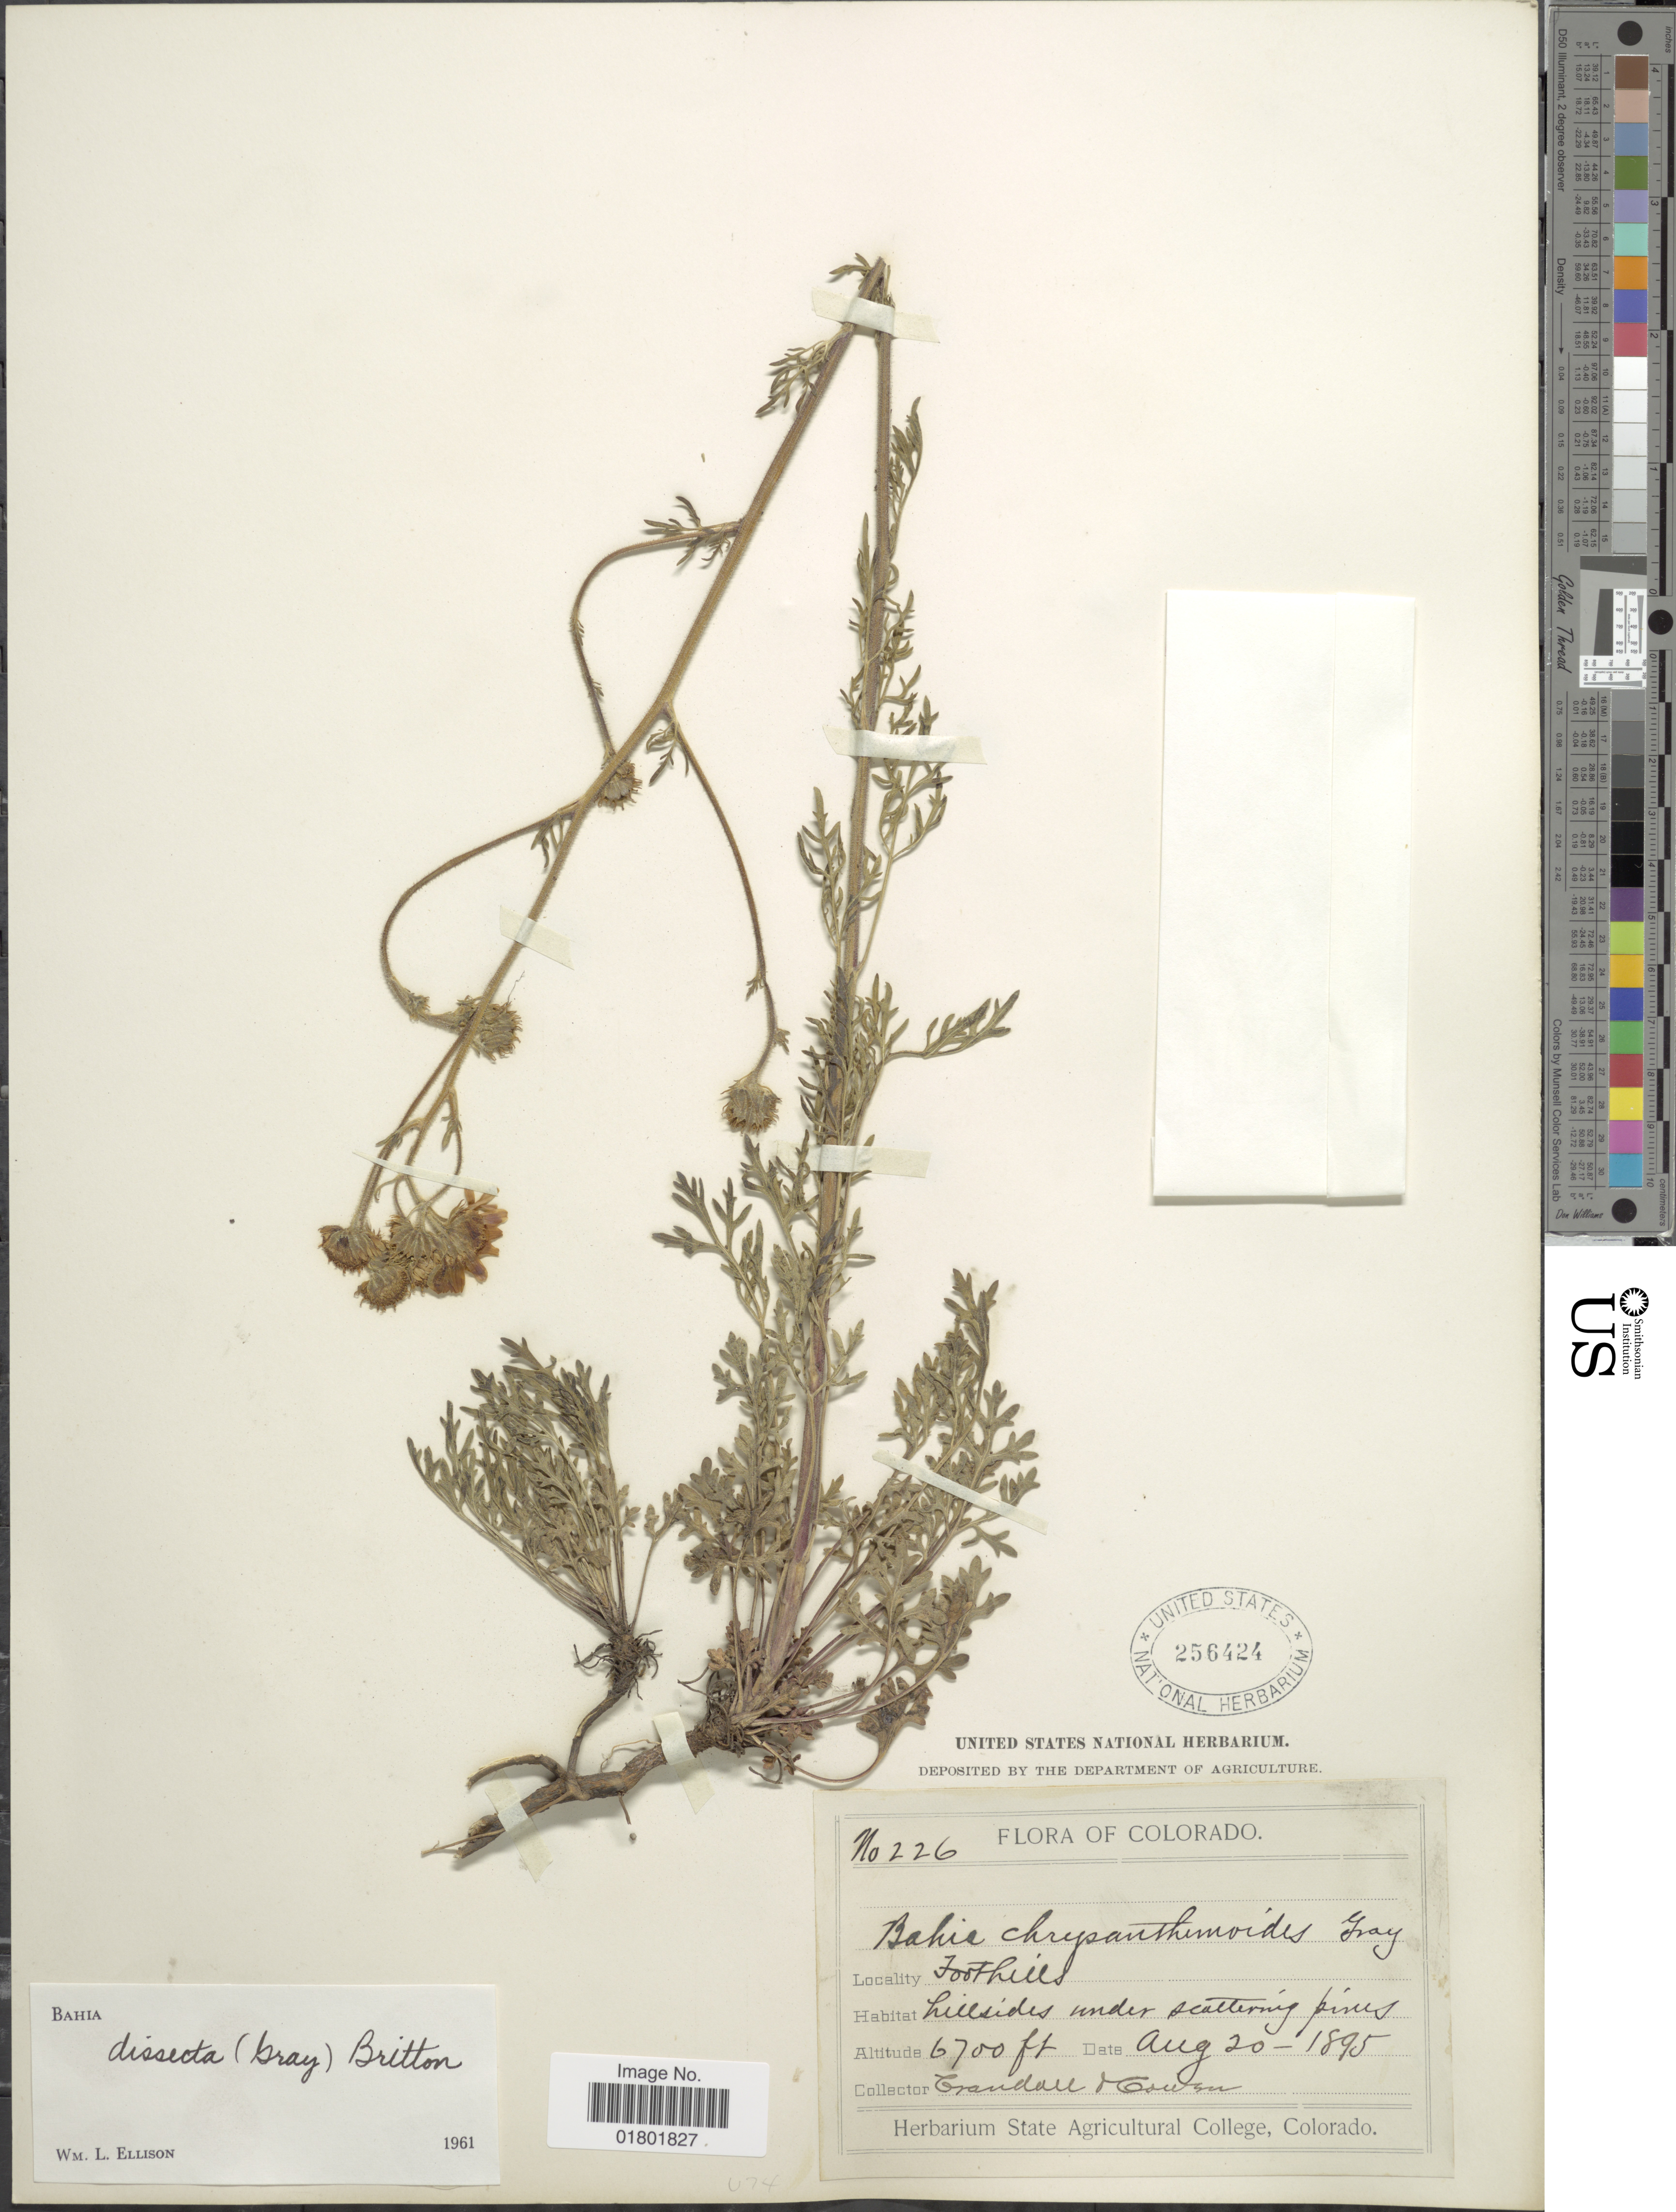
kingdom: Plantae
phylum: Tracheophyta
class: Magnoliopsida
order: Asterales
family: Asteraceae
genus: Bahia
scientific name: Bahia dissecta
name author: (A. Gray) Britton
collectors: -. Crandall & -. Cowen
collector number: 226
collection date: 1895-08-20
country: United States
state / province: Colorado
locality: Foothill, hillsides under scattering pines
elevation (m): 2042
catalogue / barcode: US 256424